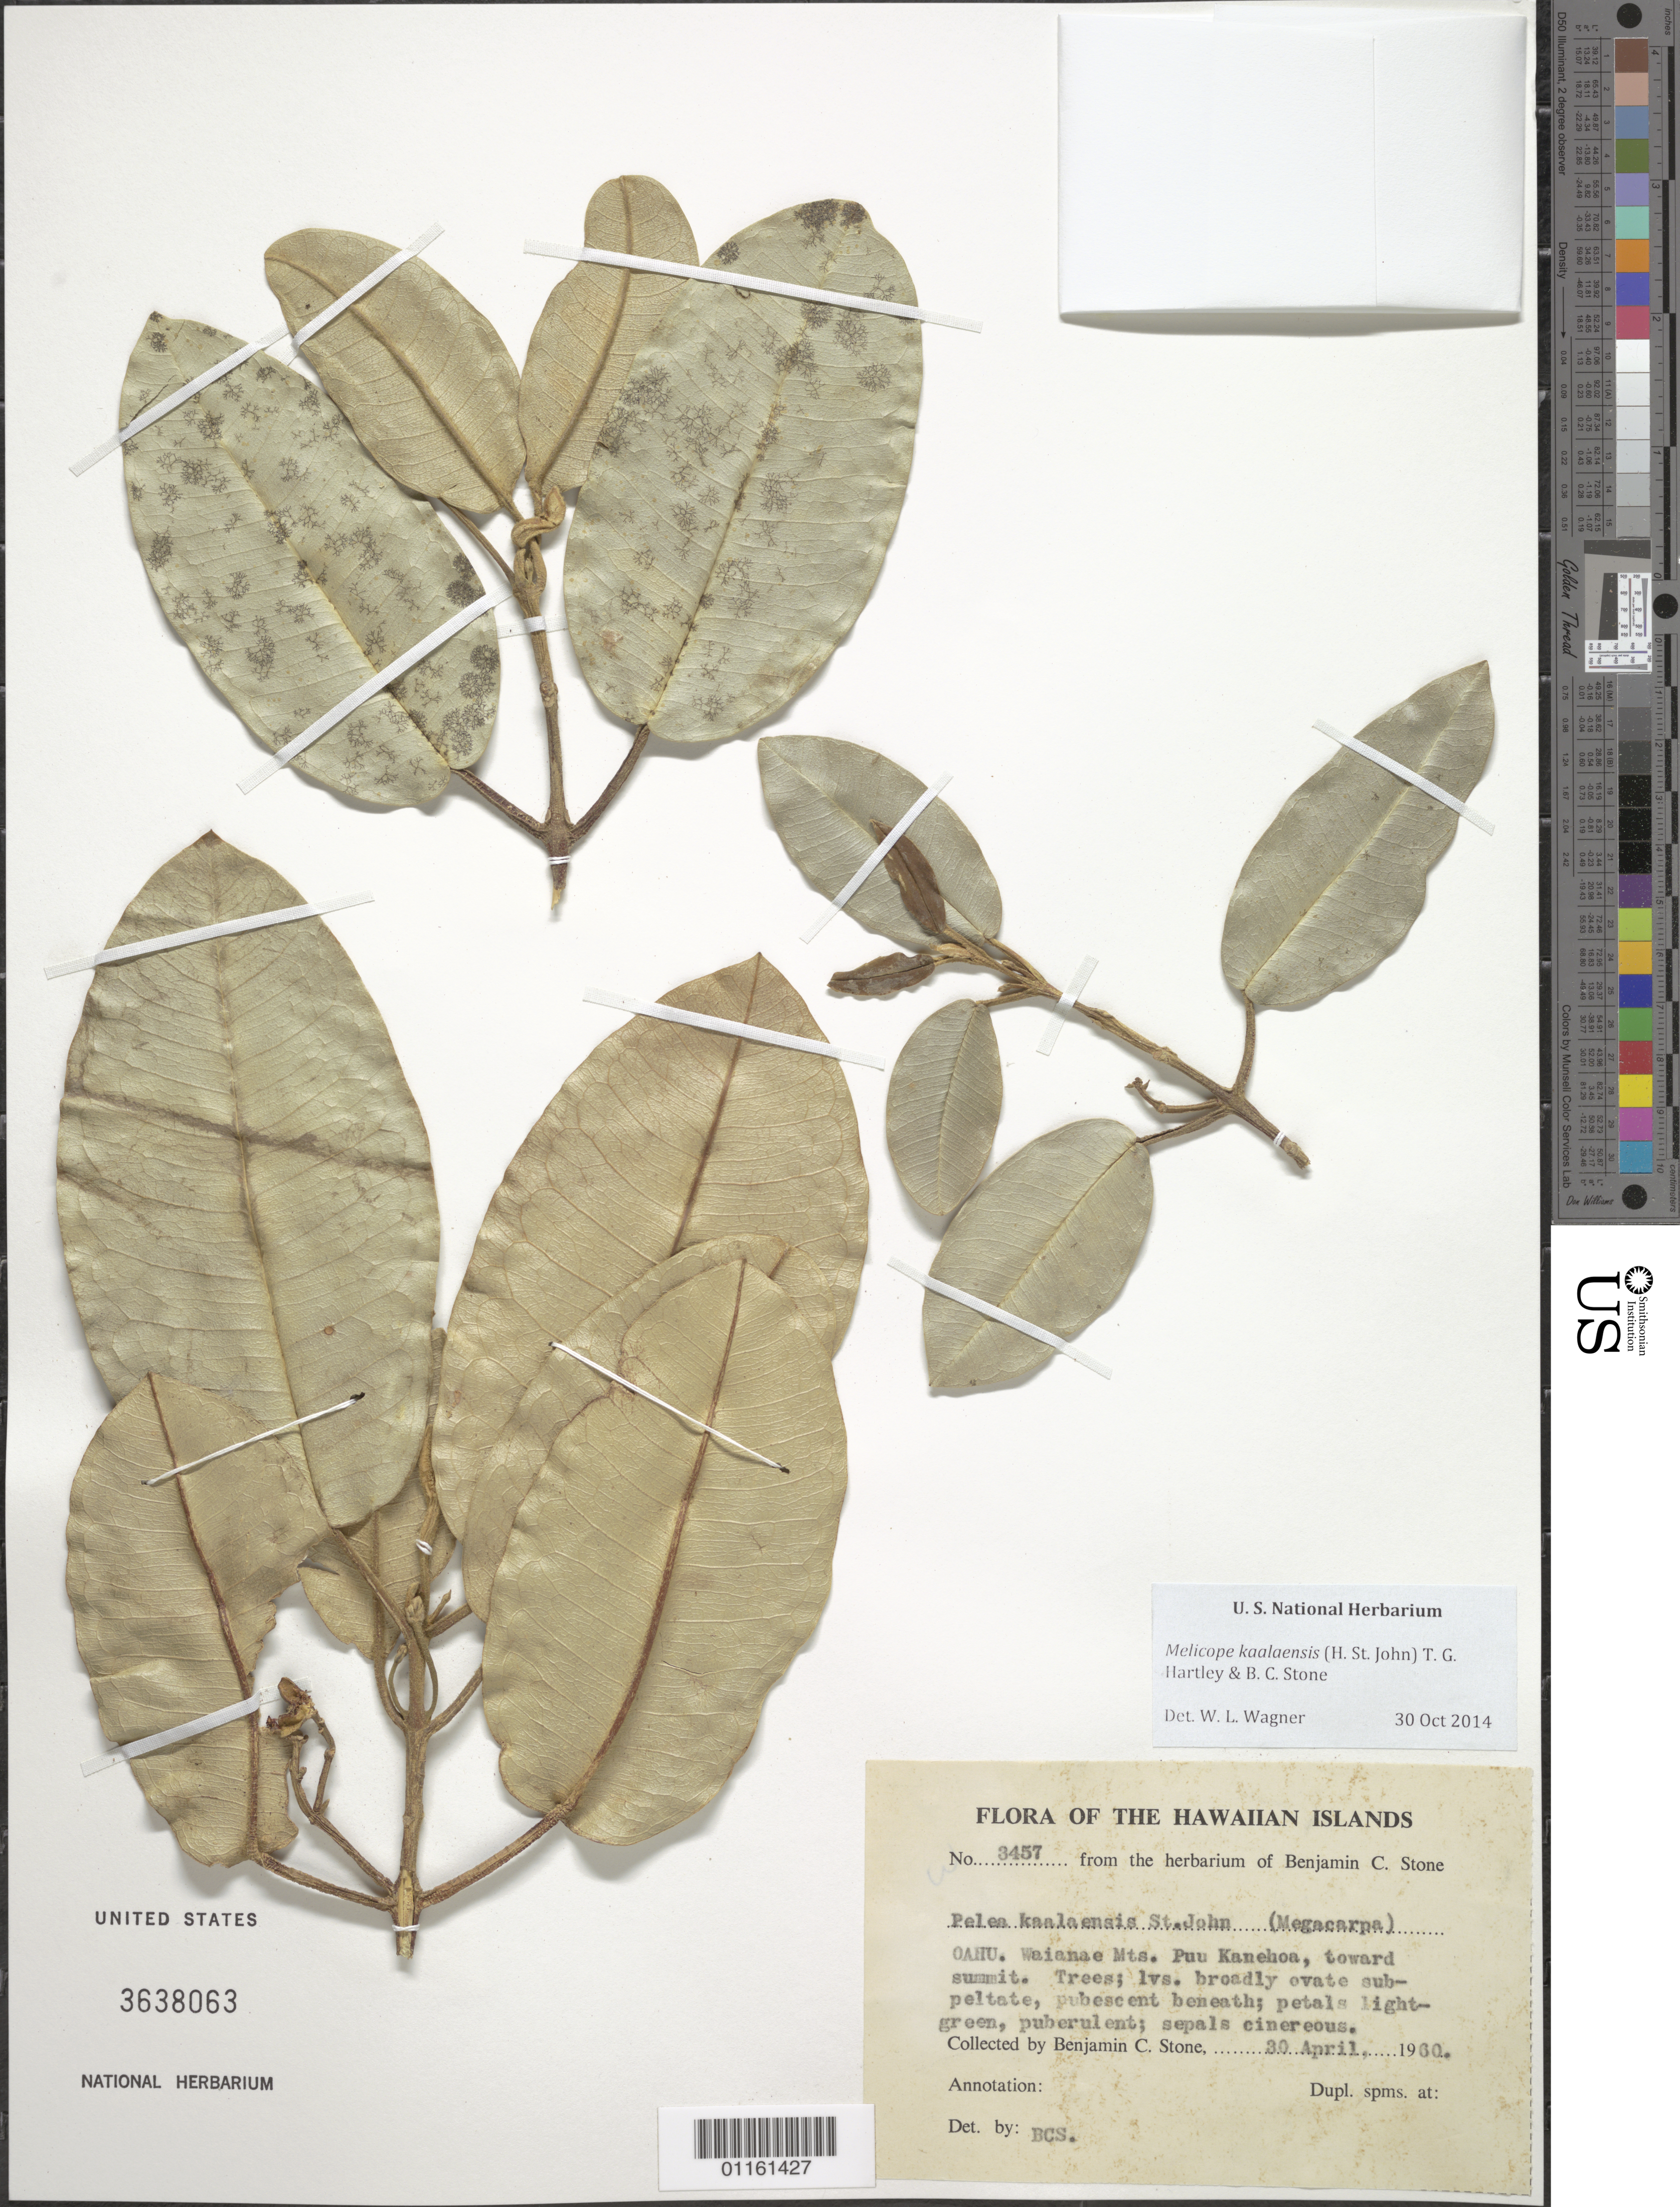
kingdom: Plantae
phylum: Tracheophyta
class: Magnoliopsida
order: Sapindales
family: Rutaceae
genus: Melicope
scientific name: Melicope kaalaensis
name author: (H. St. John) T.G. Hartley & B.C. Stone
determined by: Wagner, W. L., (BOT), Smithsonian Institution - National Museum of Natural History (UNITED STATES)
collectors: B. C. Stone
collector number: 3457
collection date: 1960-04-30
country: United States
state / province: Hawaii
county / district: Honolulu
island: Oahu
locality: Oahu, Waianae Mts., Puu Kanehoa, toward summit.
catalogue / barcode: US 3638063